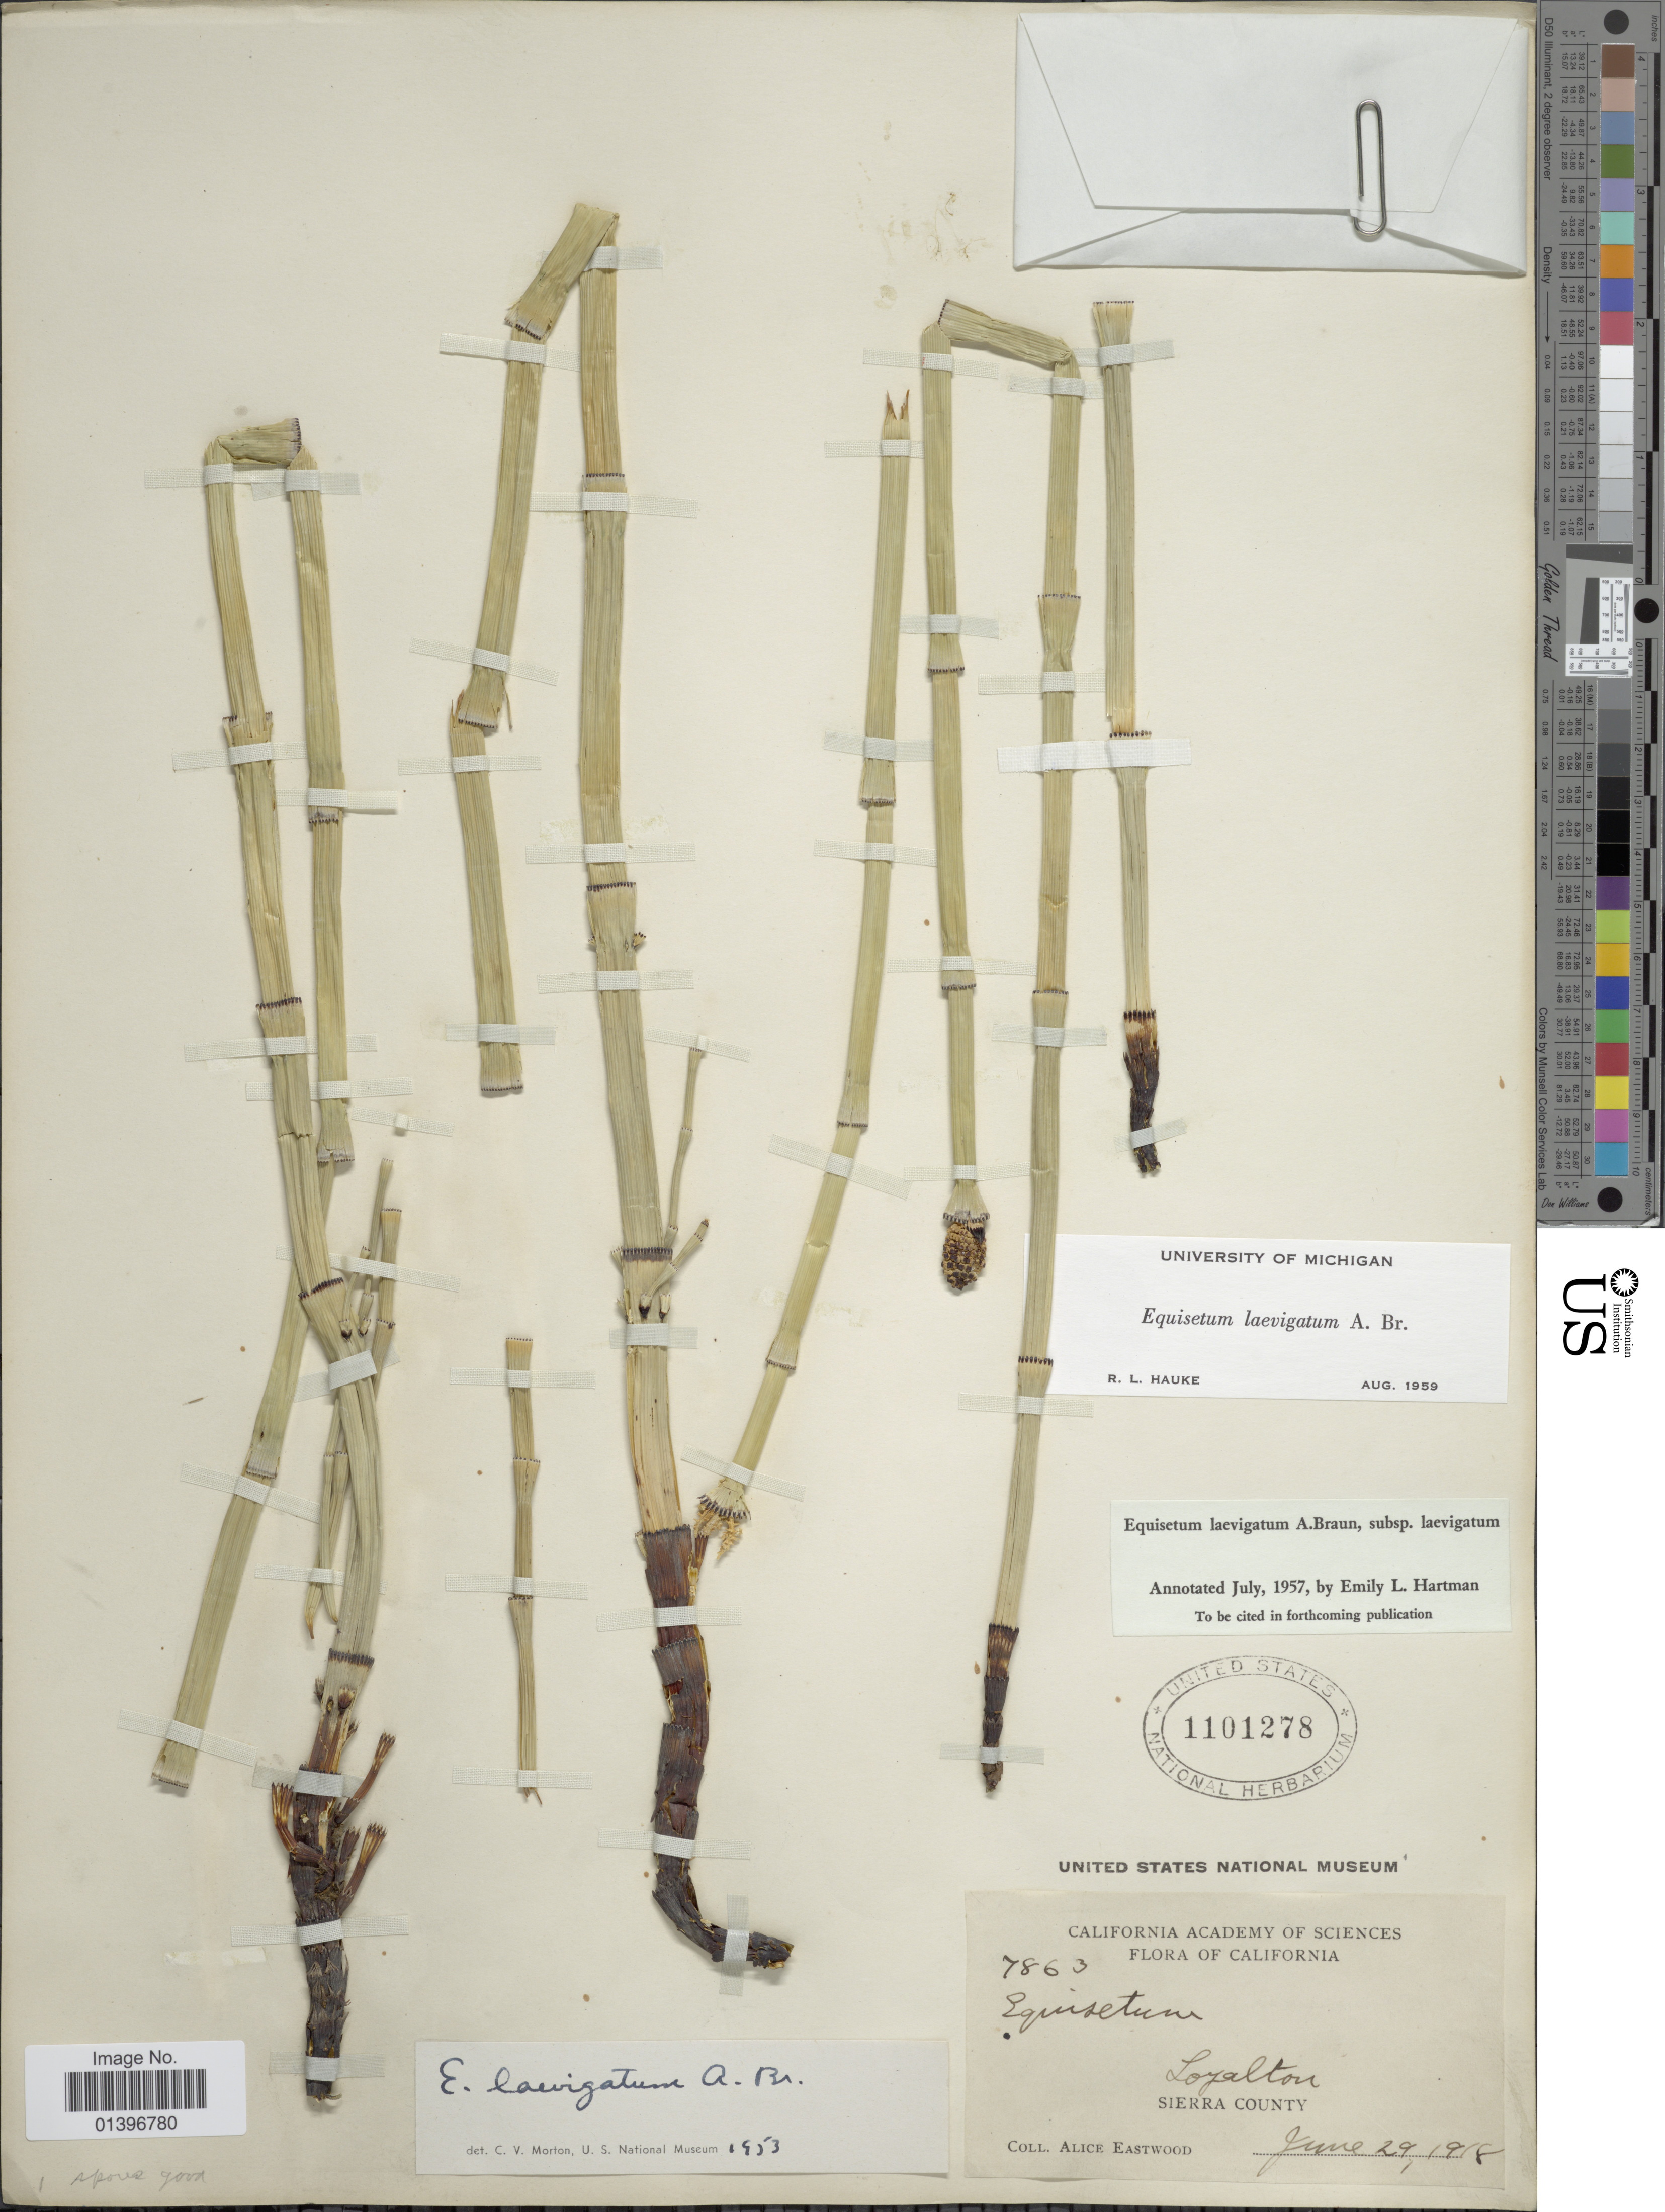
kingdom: Plantae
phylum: Tracheophyta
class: Polypodiopsida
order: Equisetales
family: Equisetaceae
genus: Equisetum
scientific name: Equisetum laevigatum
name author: A. Braun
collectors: A. Eastwood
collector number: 7863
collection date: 1918-06-29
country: United States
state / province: California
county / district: Sierra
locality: Loyalton, Sierra County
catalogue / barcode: US 1101278